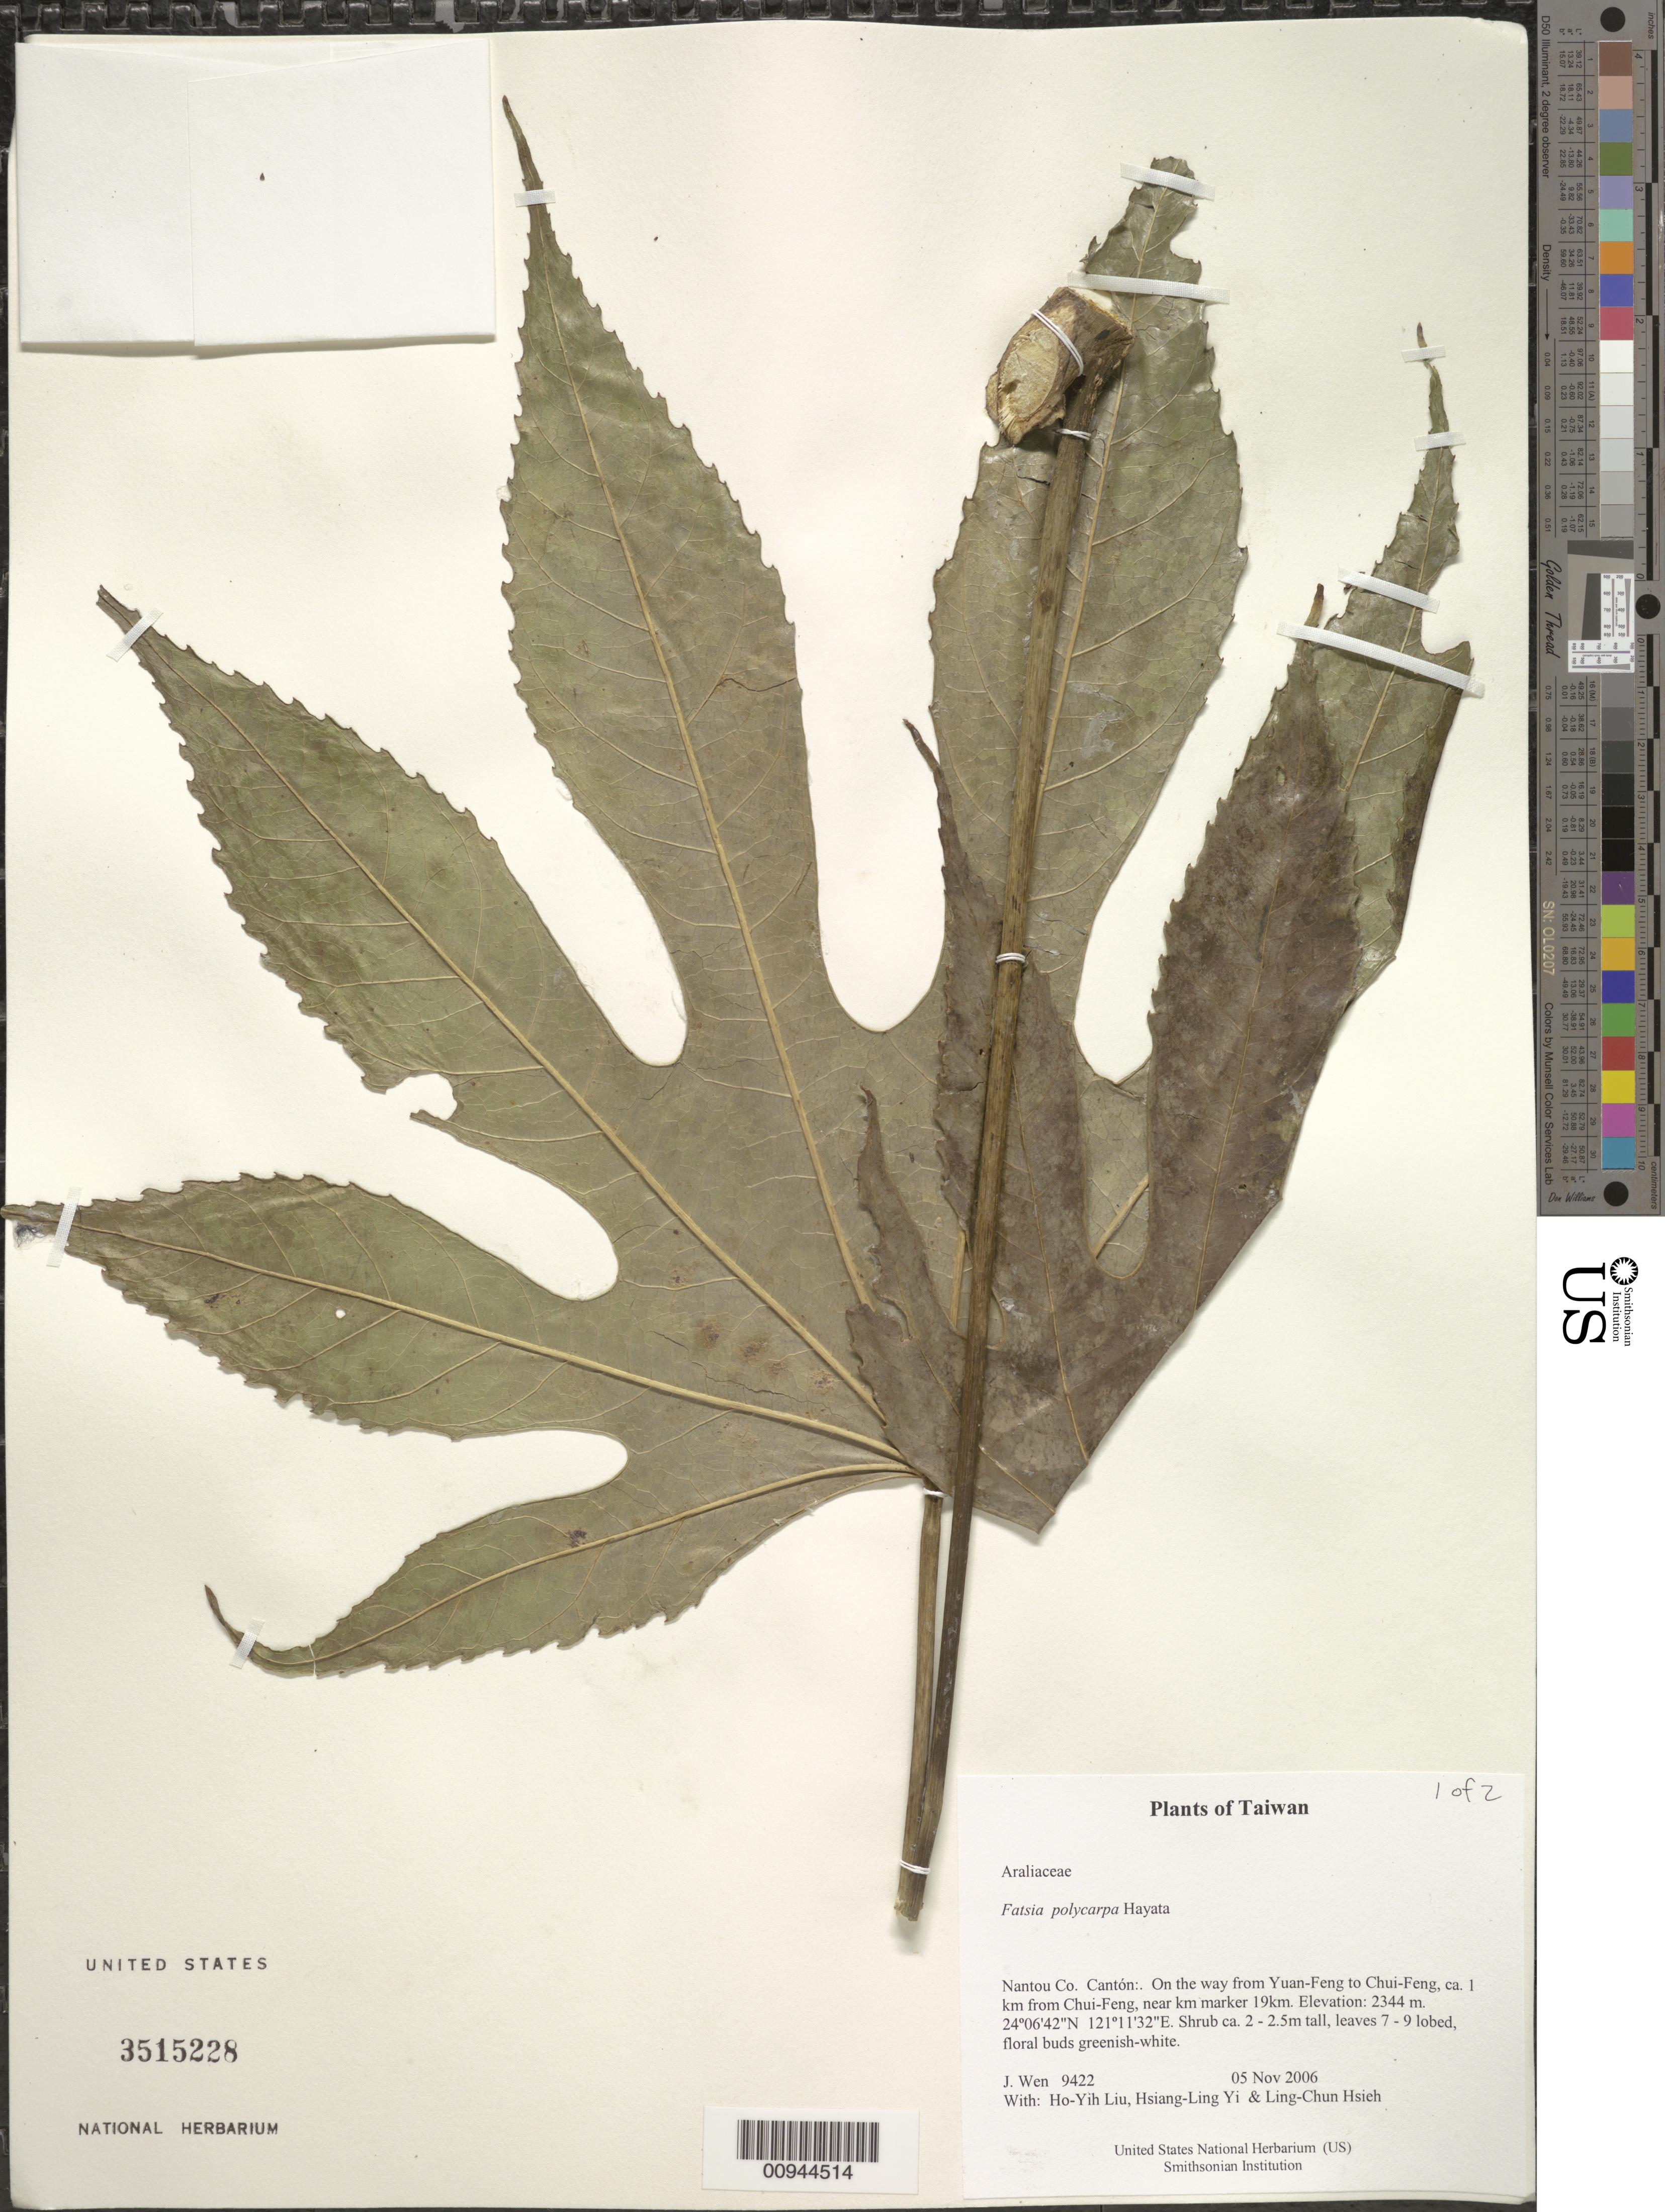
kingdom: Plantae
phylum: Tracheophyta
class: Magnoliopsida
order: Apiales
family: Araliaceae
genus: Fatsia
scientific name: Fatsia polycarpa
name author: Hayata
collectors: J. Wen, H. Liu, H. l. Yi & L. Hsieh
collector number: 9422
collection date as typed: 05 Nov 2006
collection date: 2006-11-05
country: Taiwan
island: Taiwan [Formosa]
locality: On the way from Yuan-Feng to Chui-Feng, ca. 1 km from Chui-Feng, near km marker 19km.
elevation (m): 2344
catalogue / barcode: US 3515228